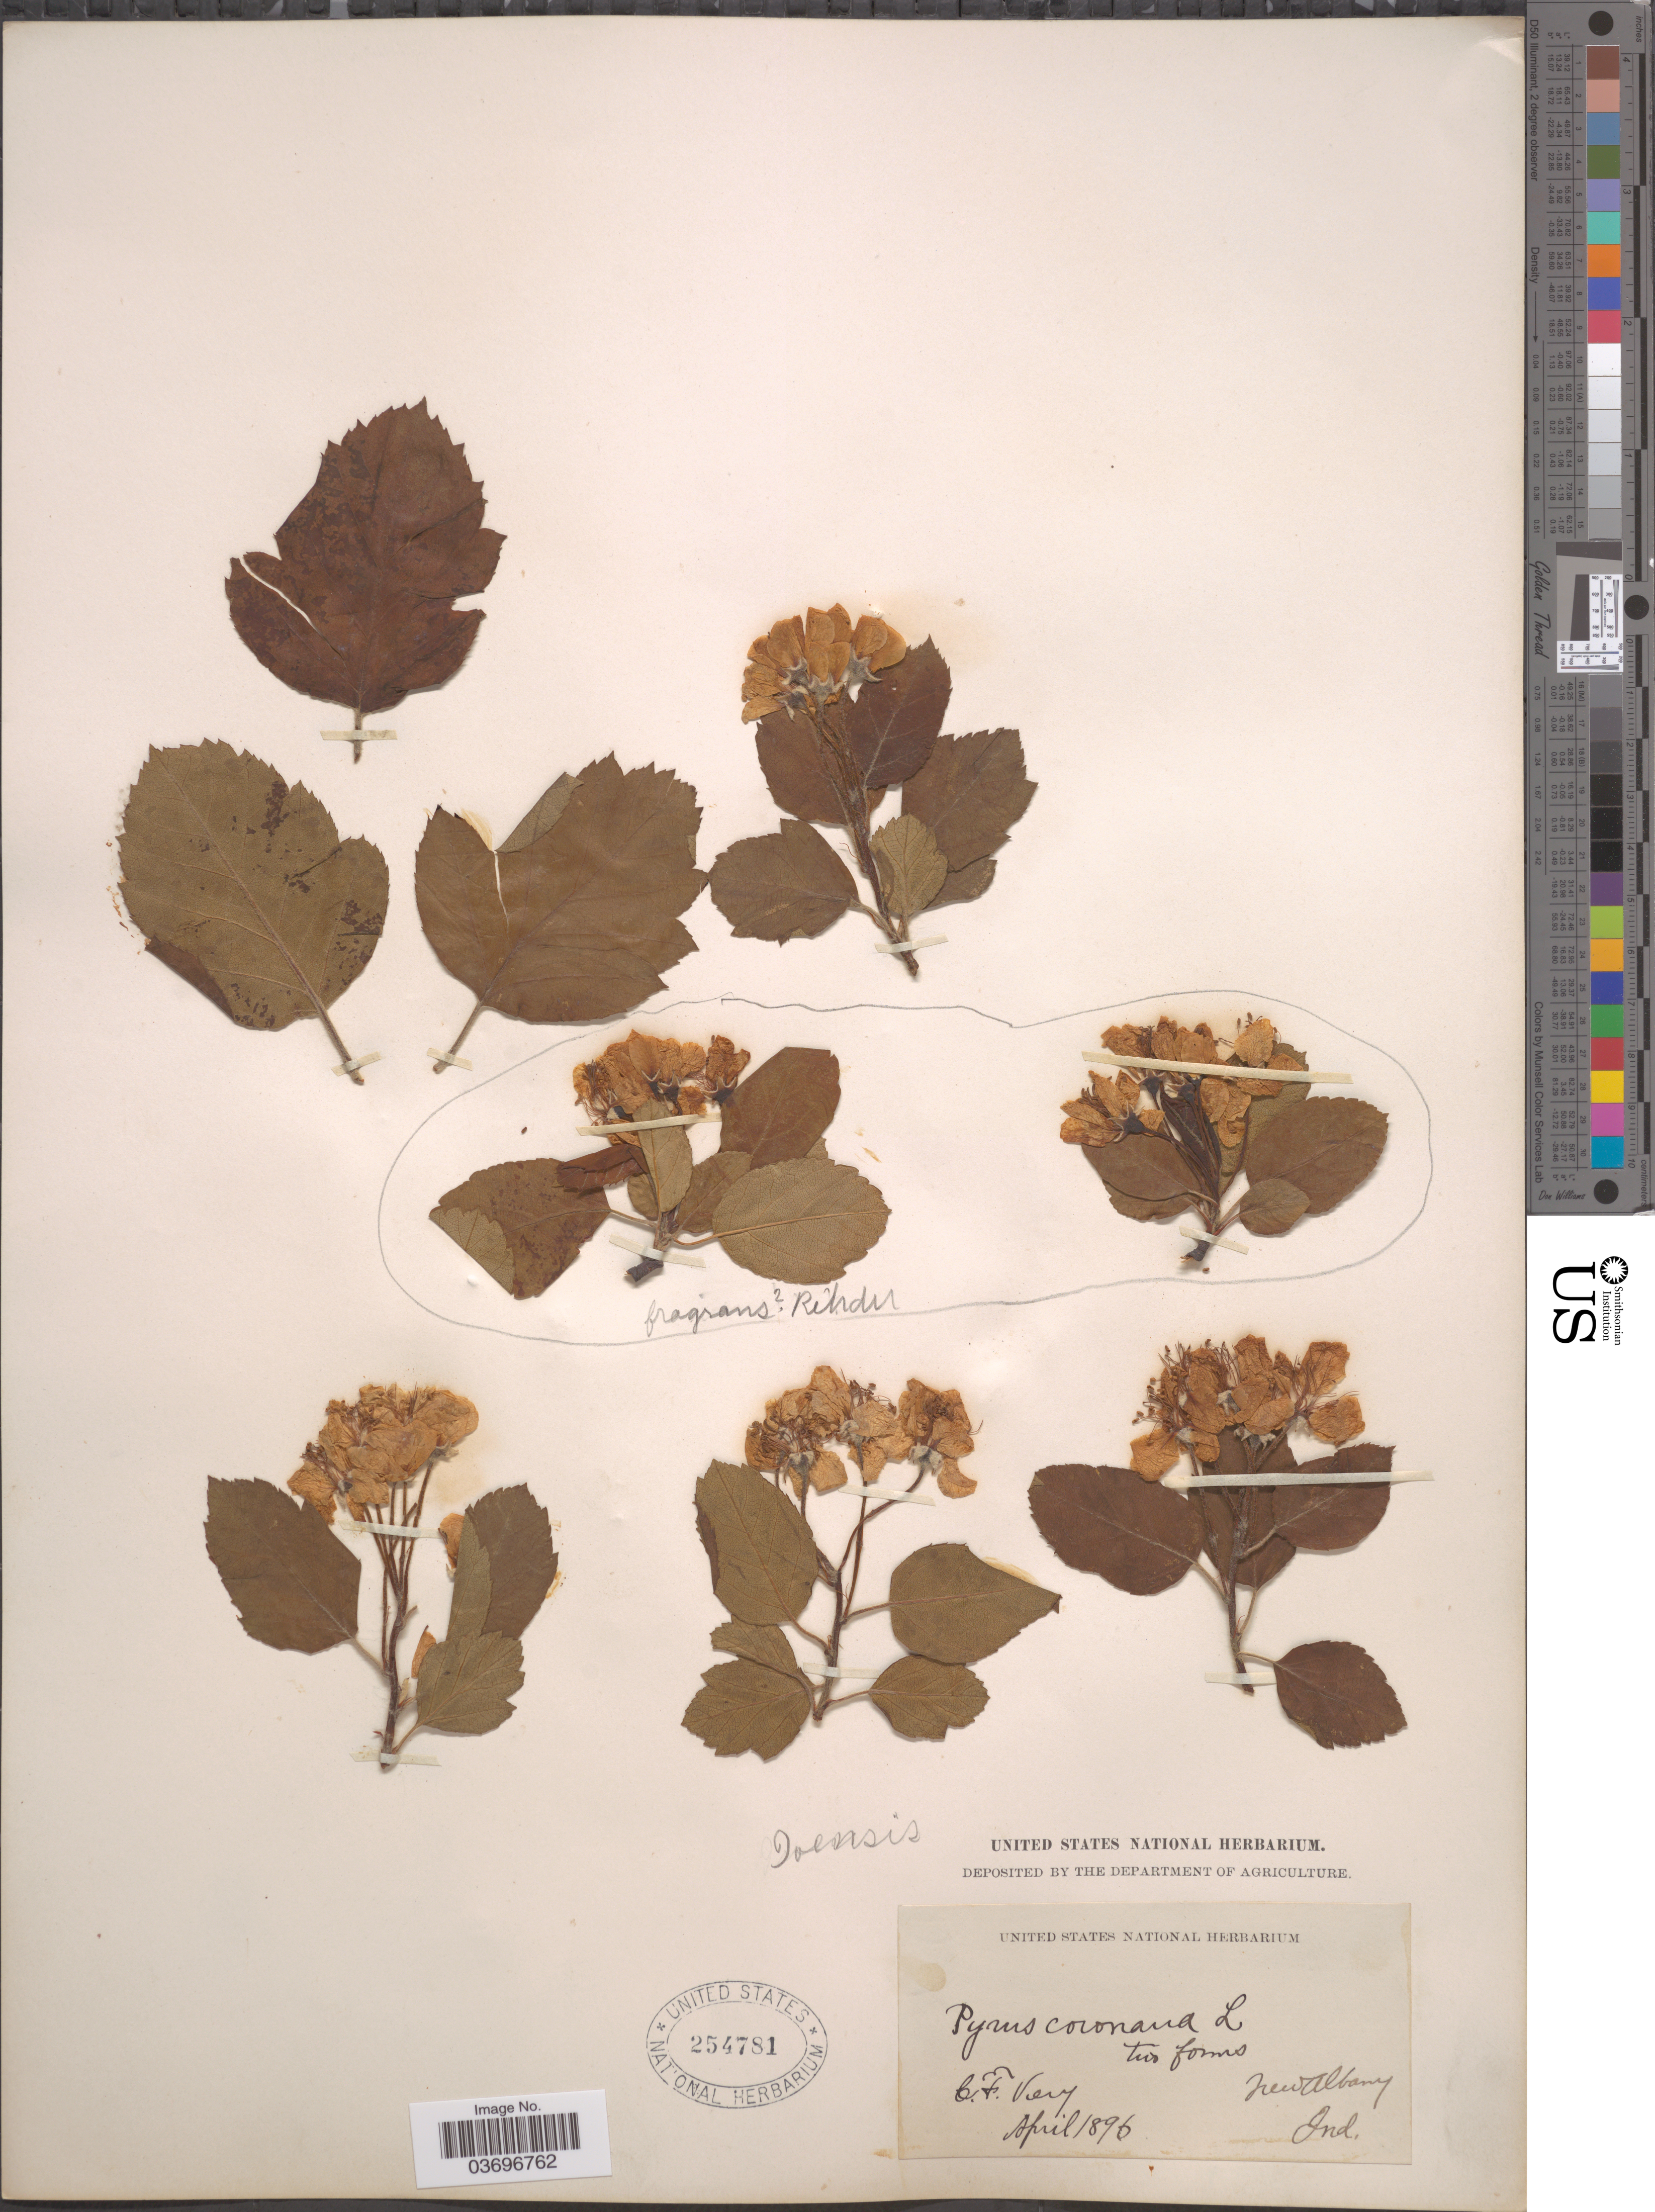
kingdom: Plantae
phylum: Tracheophyta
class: Magnoliopsida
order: Rosales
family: Rosaceae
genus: Malus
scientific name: Malus coronaria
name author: (L.) Mill.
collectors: C. Very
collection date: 1896-04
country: United States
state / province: Indiana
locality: New Albany.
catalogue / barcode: US 254781